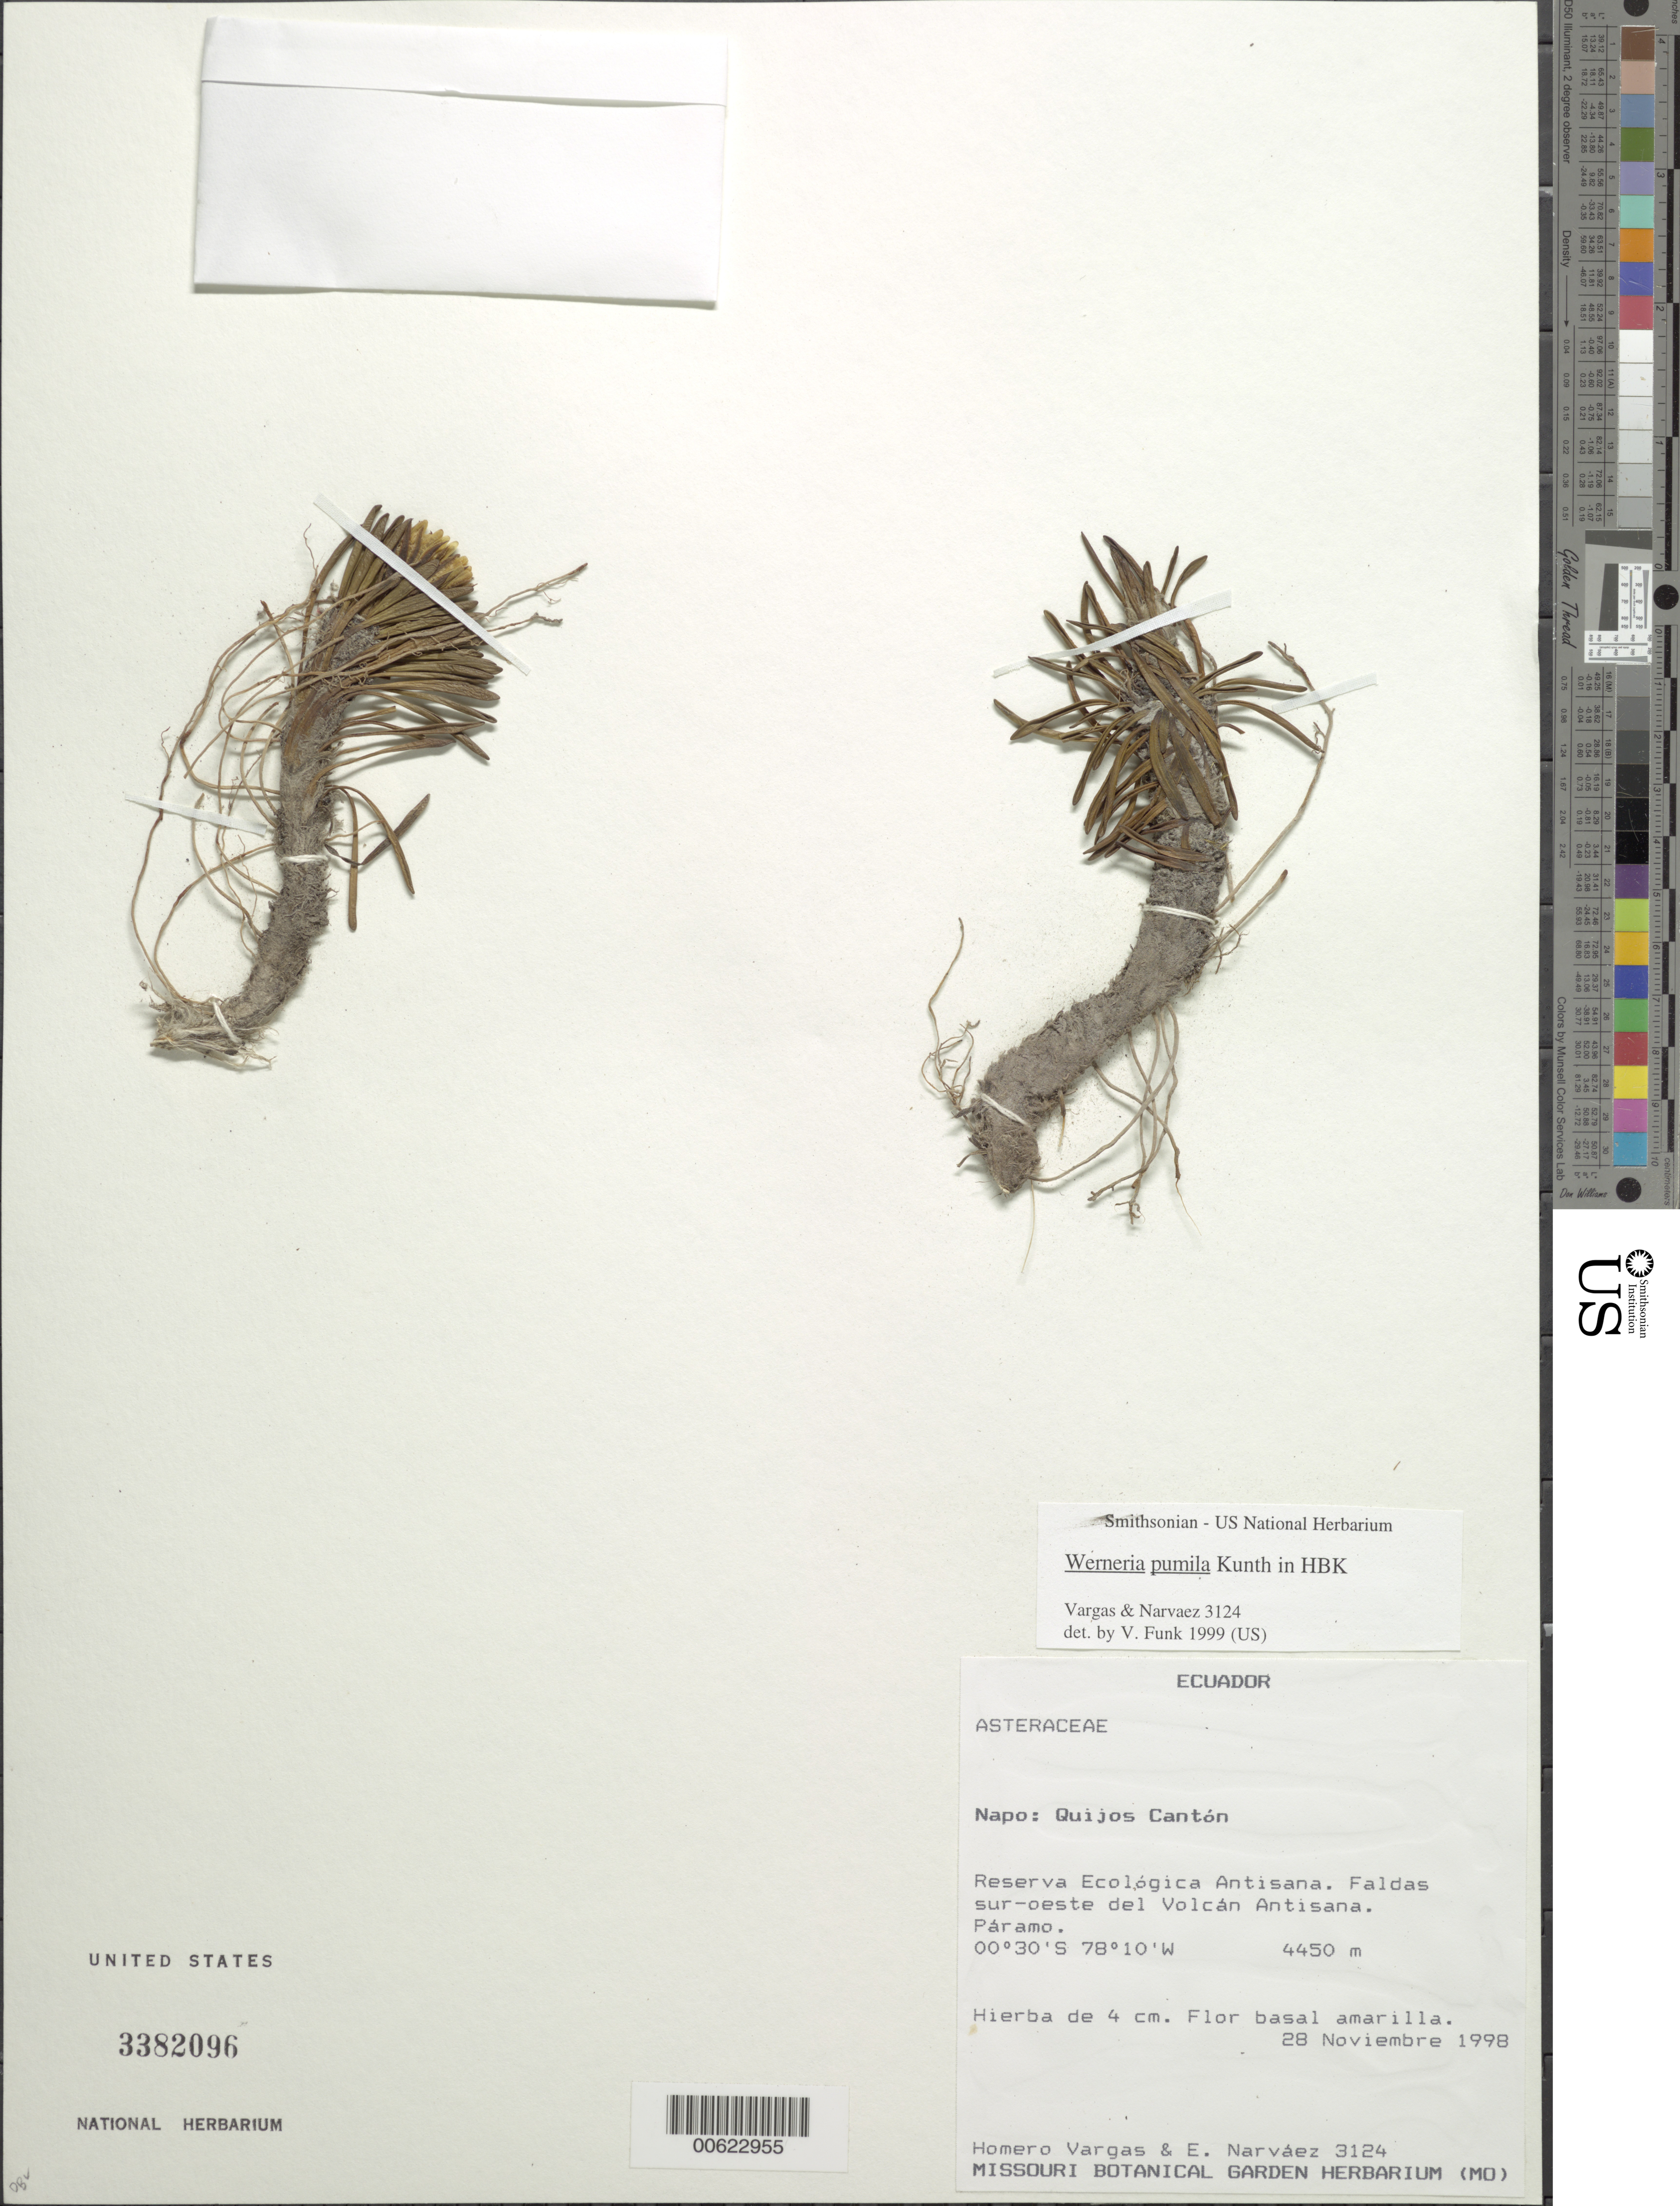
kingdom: Plantae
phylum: Tracheophyta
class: Magnoliopsida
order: Asterales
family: Asteraceae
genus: Werneria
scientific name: Werneria pumila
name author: Kunth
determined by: Funk, Vicki A., (BOT), Smithsonian Institution - National Museum of Natural History (UNITED STATES)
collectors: H. Vargas & E. Narváez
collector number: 3103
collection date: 1998-11-28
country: Ecuador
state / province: Napo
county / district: Quijos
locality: Reserva Ecologica Antisana. Faldas sur-oeste del Volcan Antisana.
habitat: Paramo.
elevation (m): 4450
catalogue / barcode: US 3382096